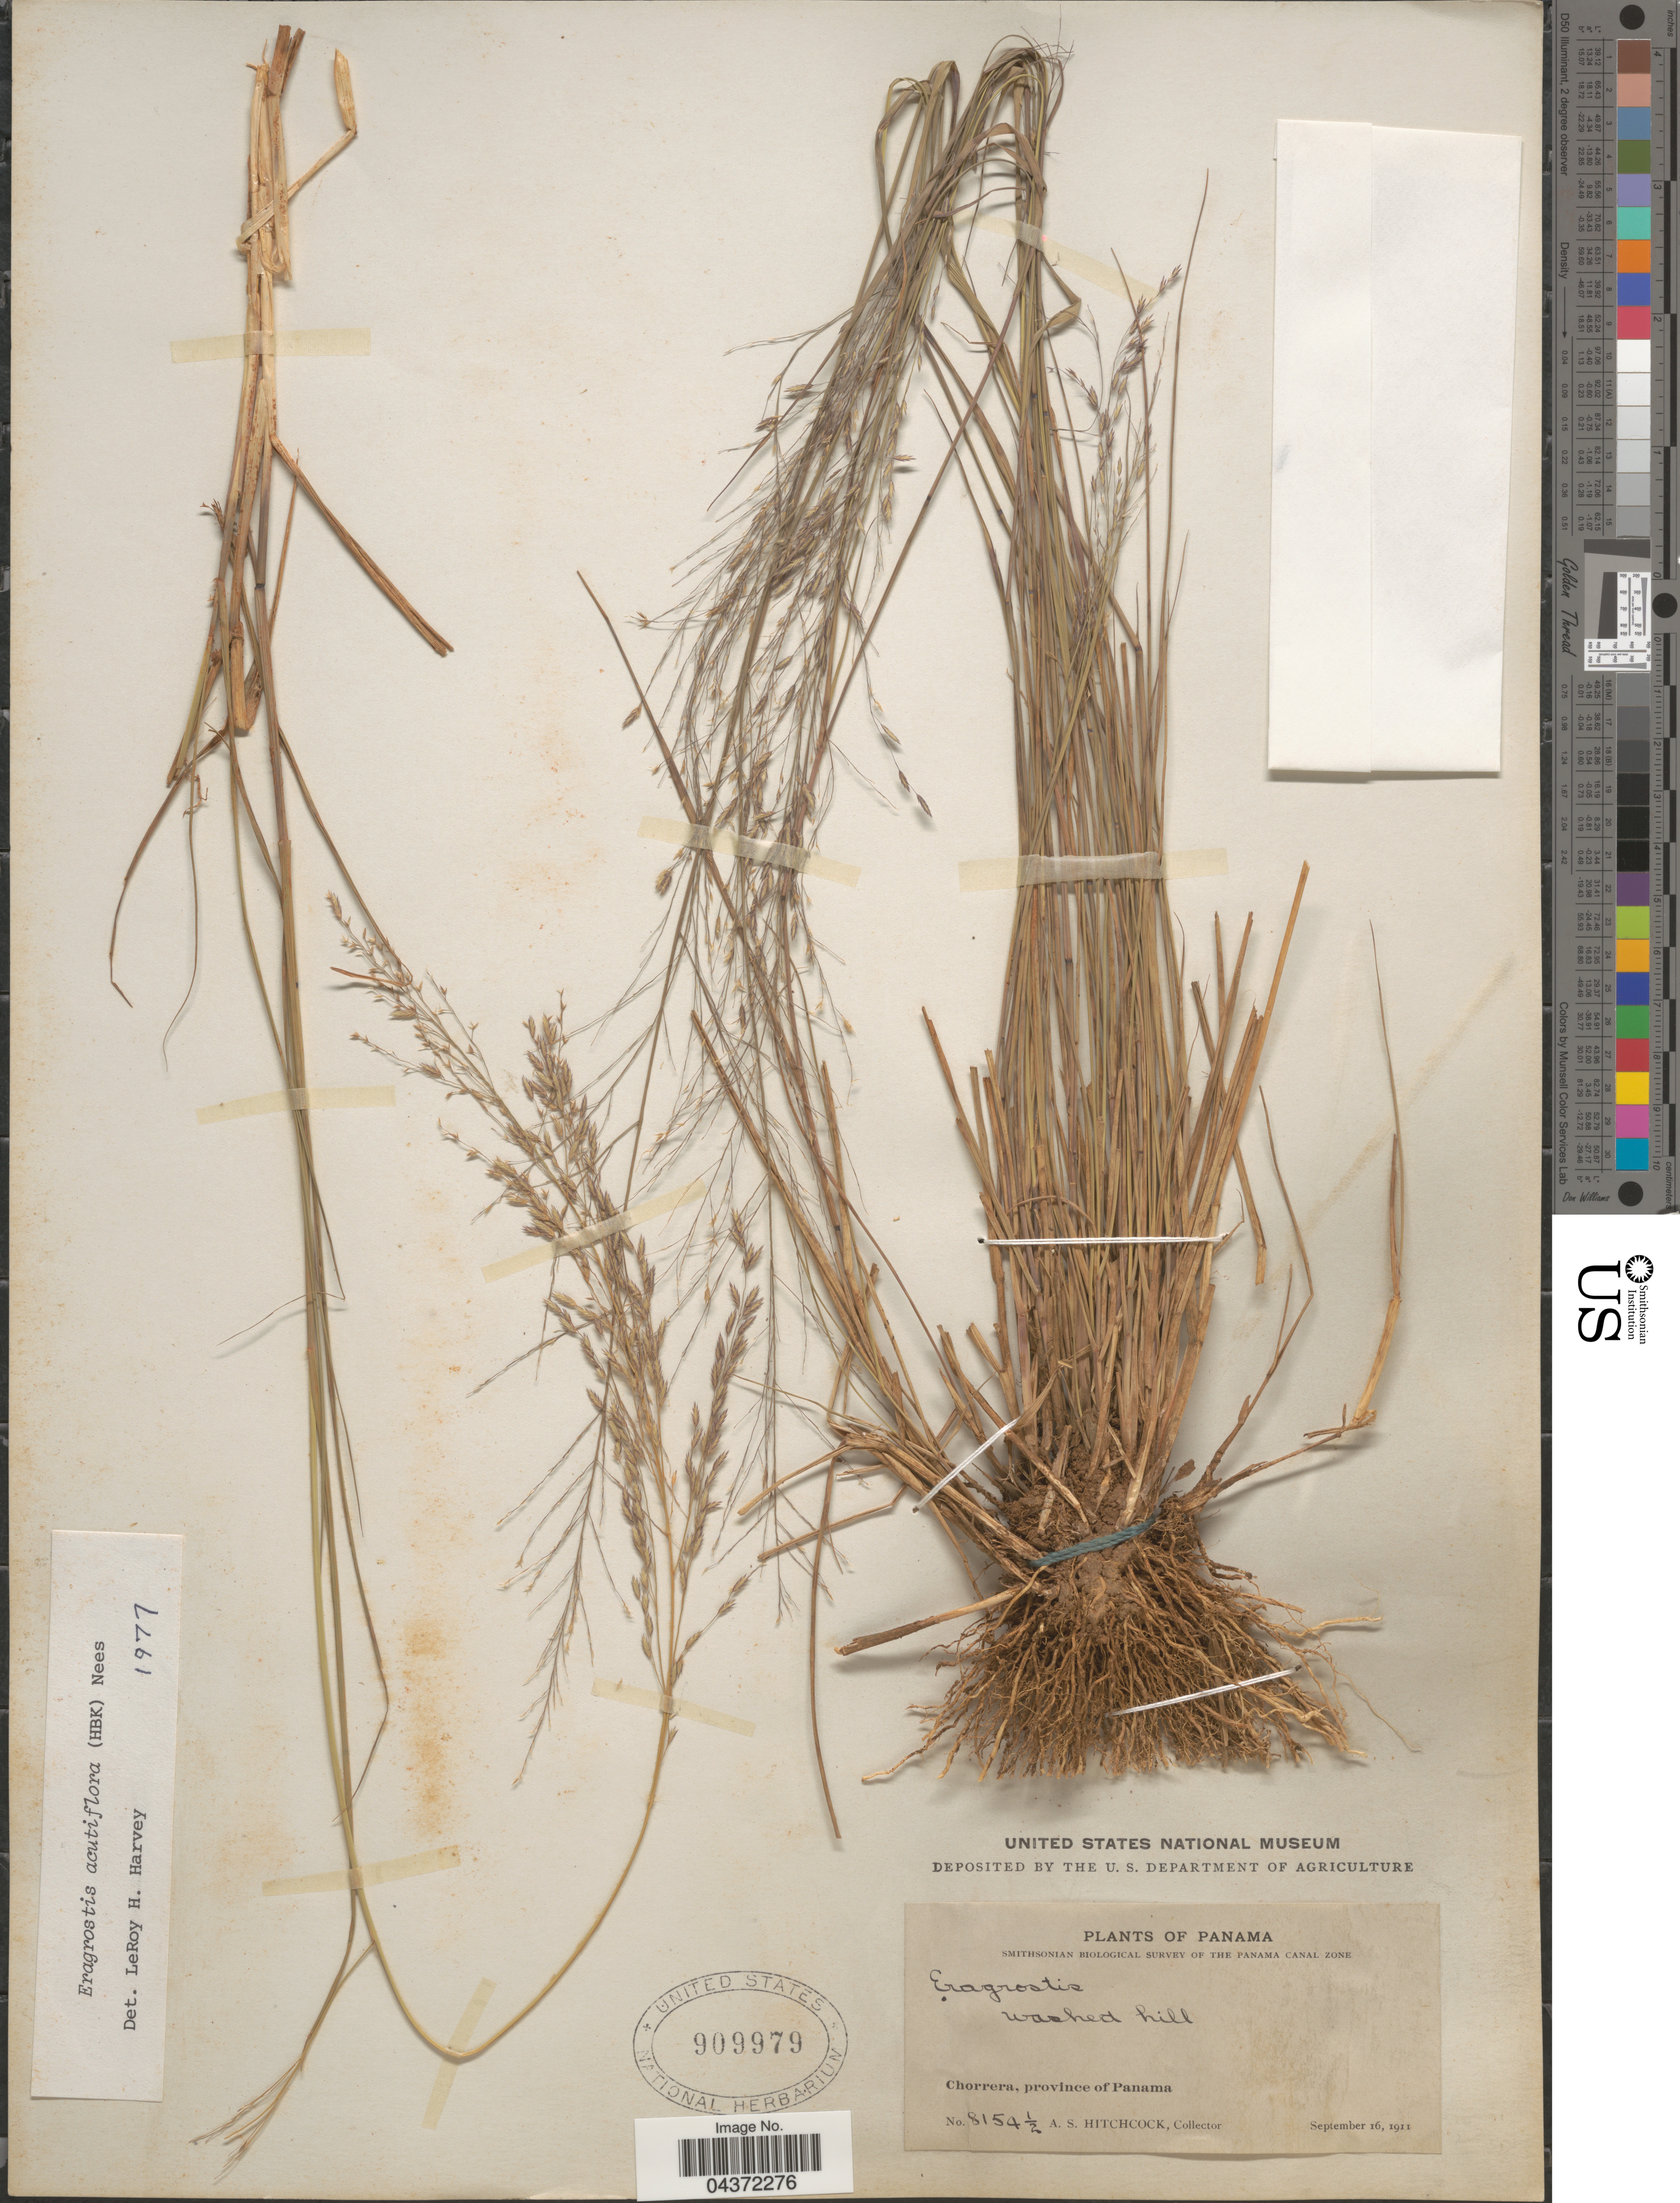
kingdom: Plantae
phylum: Tracheophyta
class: Liliopsida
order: Poales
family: Poaceae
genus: Eragrostis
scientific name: Eragrostis acutiflora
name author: (Kunth) Nees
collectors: A. S. Hitchcock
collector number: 8154½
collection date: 1911-09-16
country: Panama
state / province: Panamá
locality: Smithsonian Biological Survey of the Panama Canal Zone. Chorrea, province of Panama.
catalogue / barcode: US 909979